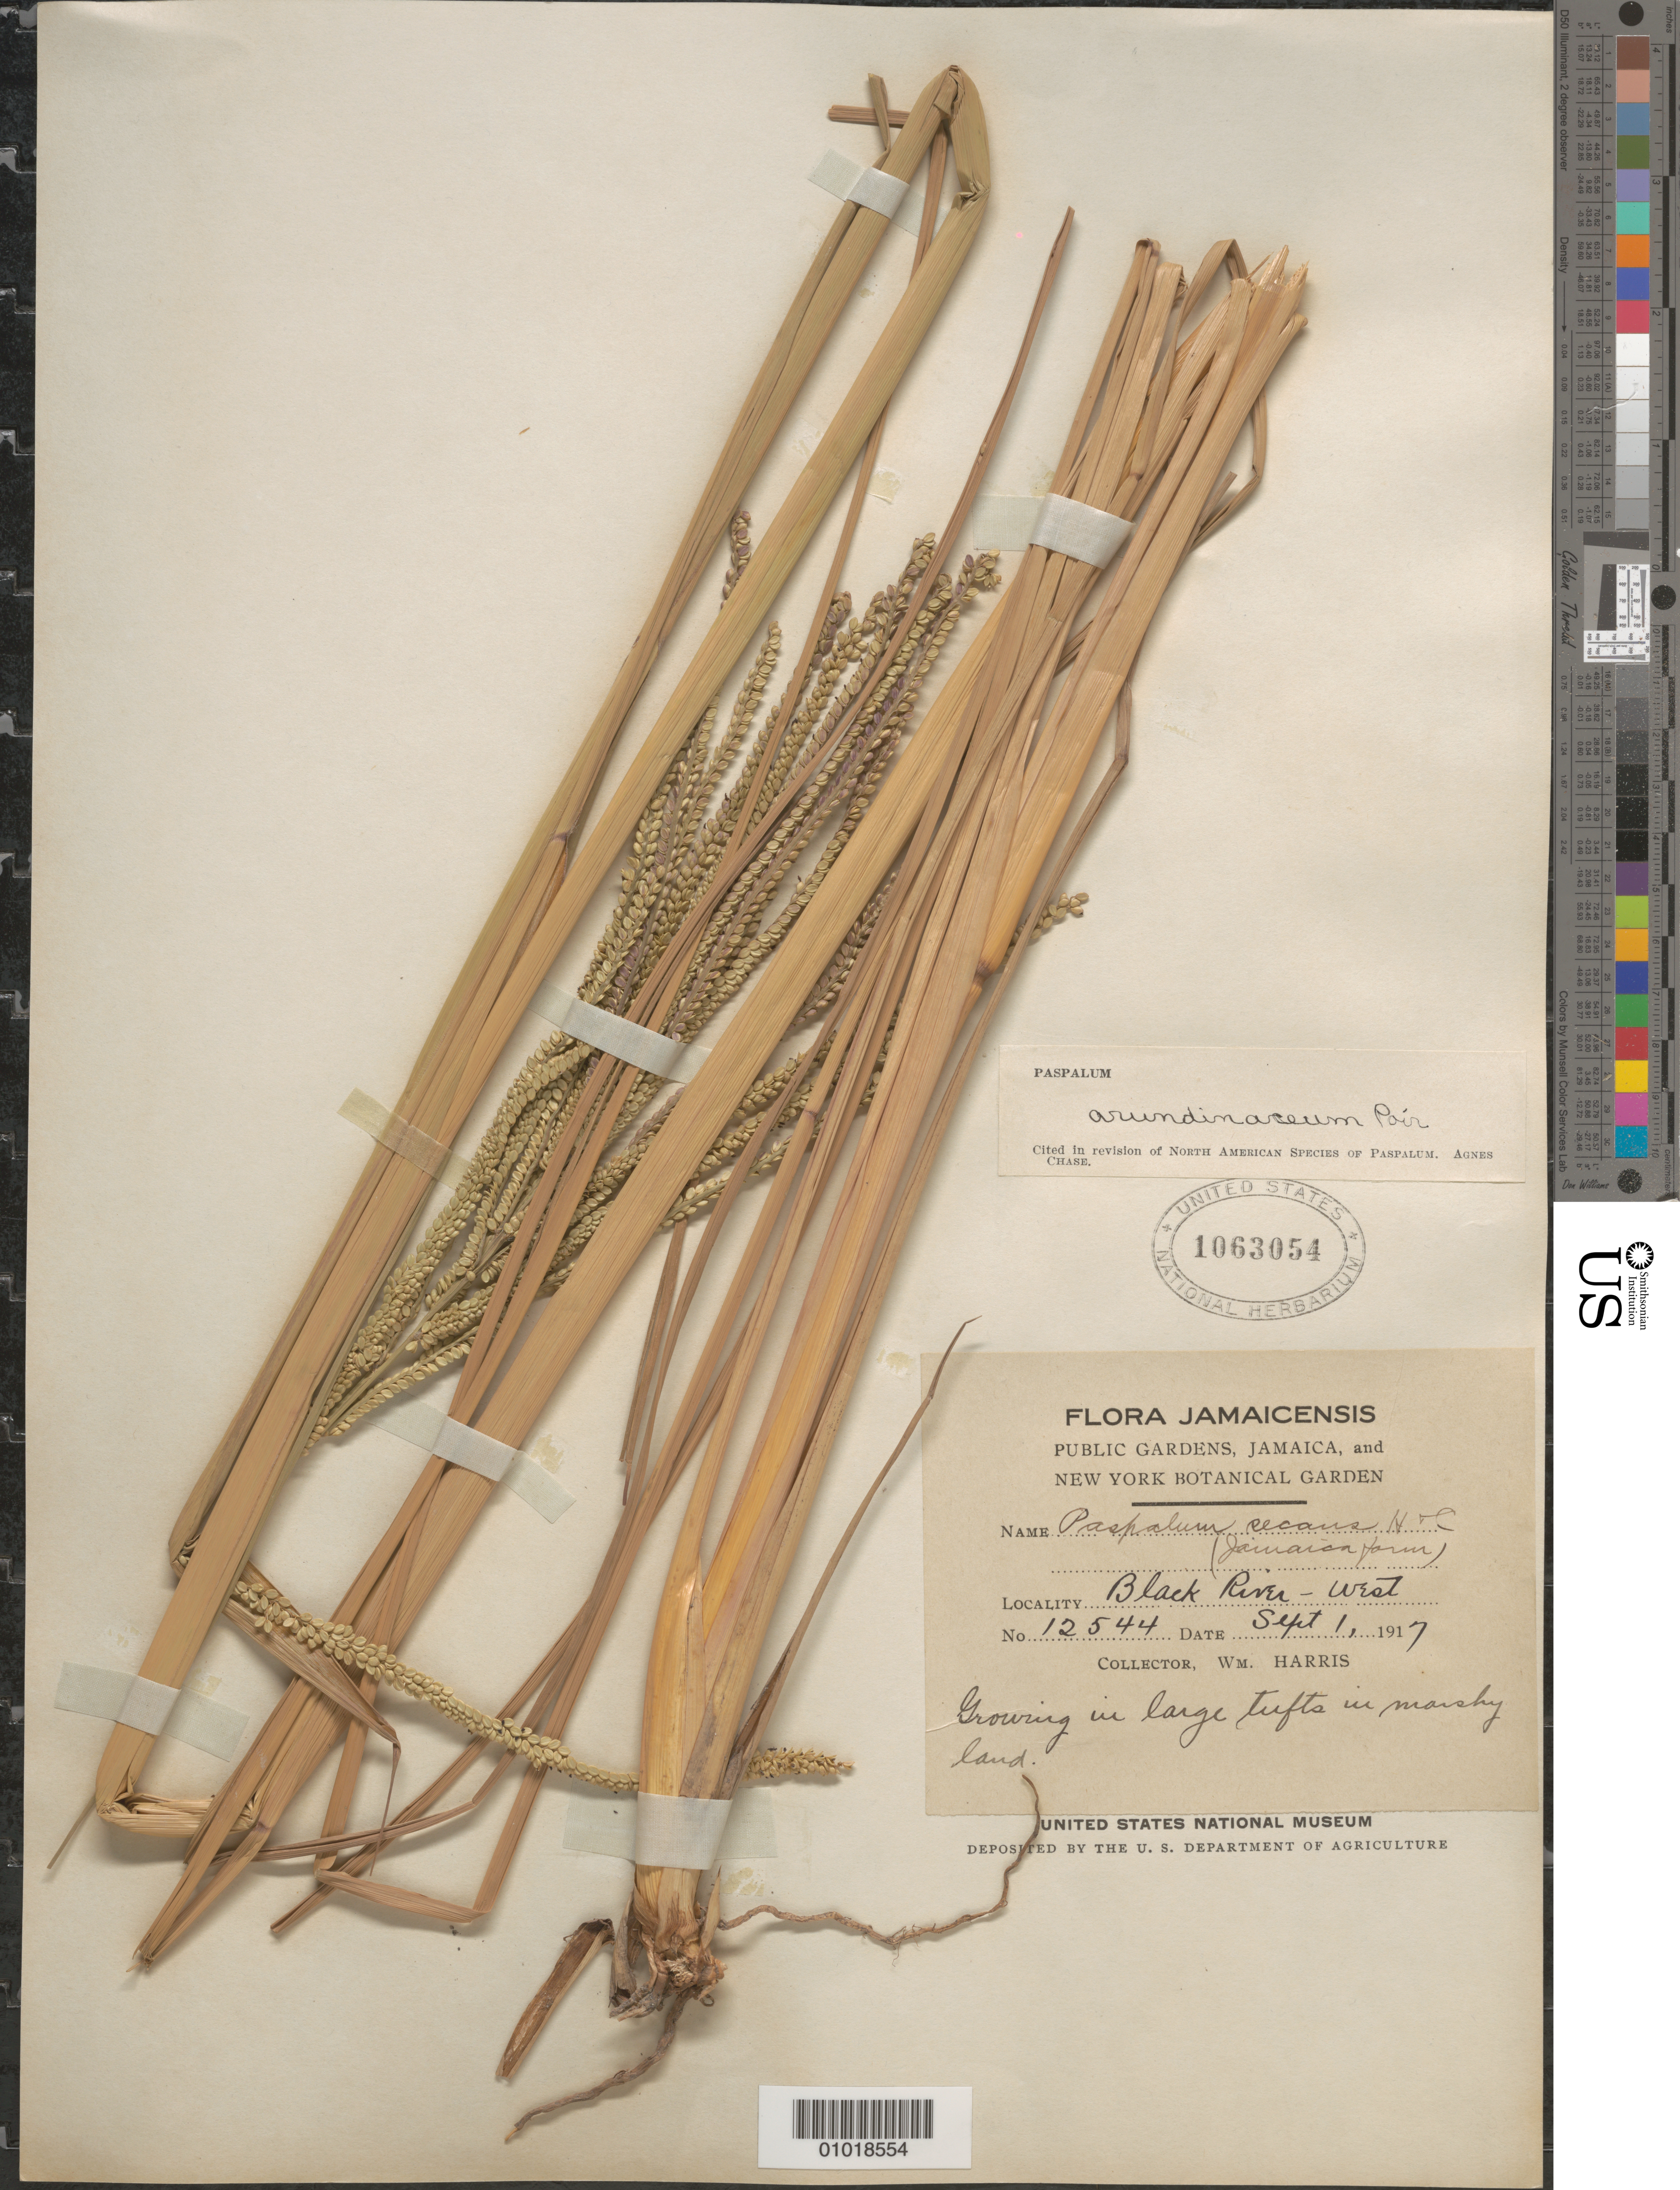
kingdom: Plantae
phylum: Tracheophyta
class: Liliopsida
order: Poales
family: Poaceae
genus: Paspalum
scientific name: Paspalum arundinaceum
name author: Poir.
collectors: W. Harris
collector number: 12544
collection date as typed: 01 Sep 1917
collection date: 1917-09-01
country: Jamaica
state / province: Saint Elizabeth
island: Jamaica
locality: Black river W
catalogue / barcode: US 1063054